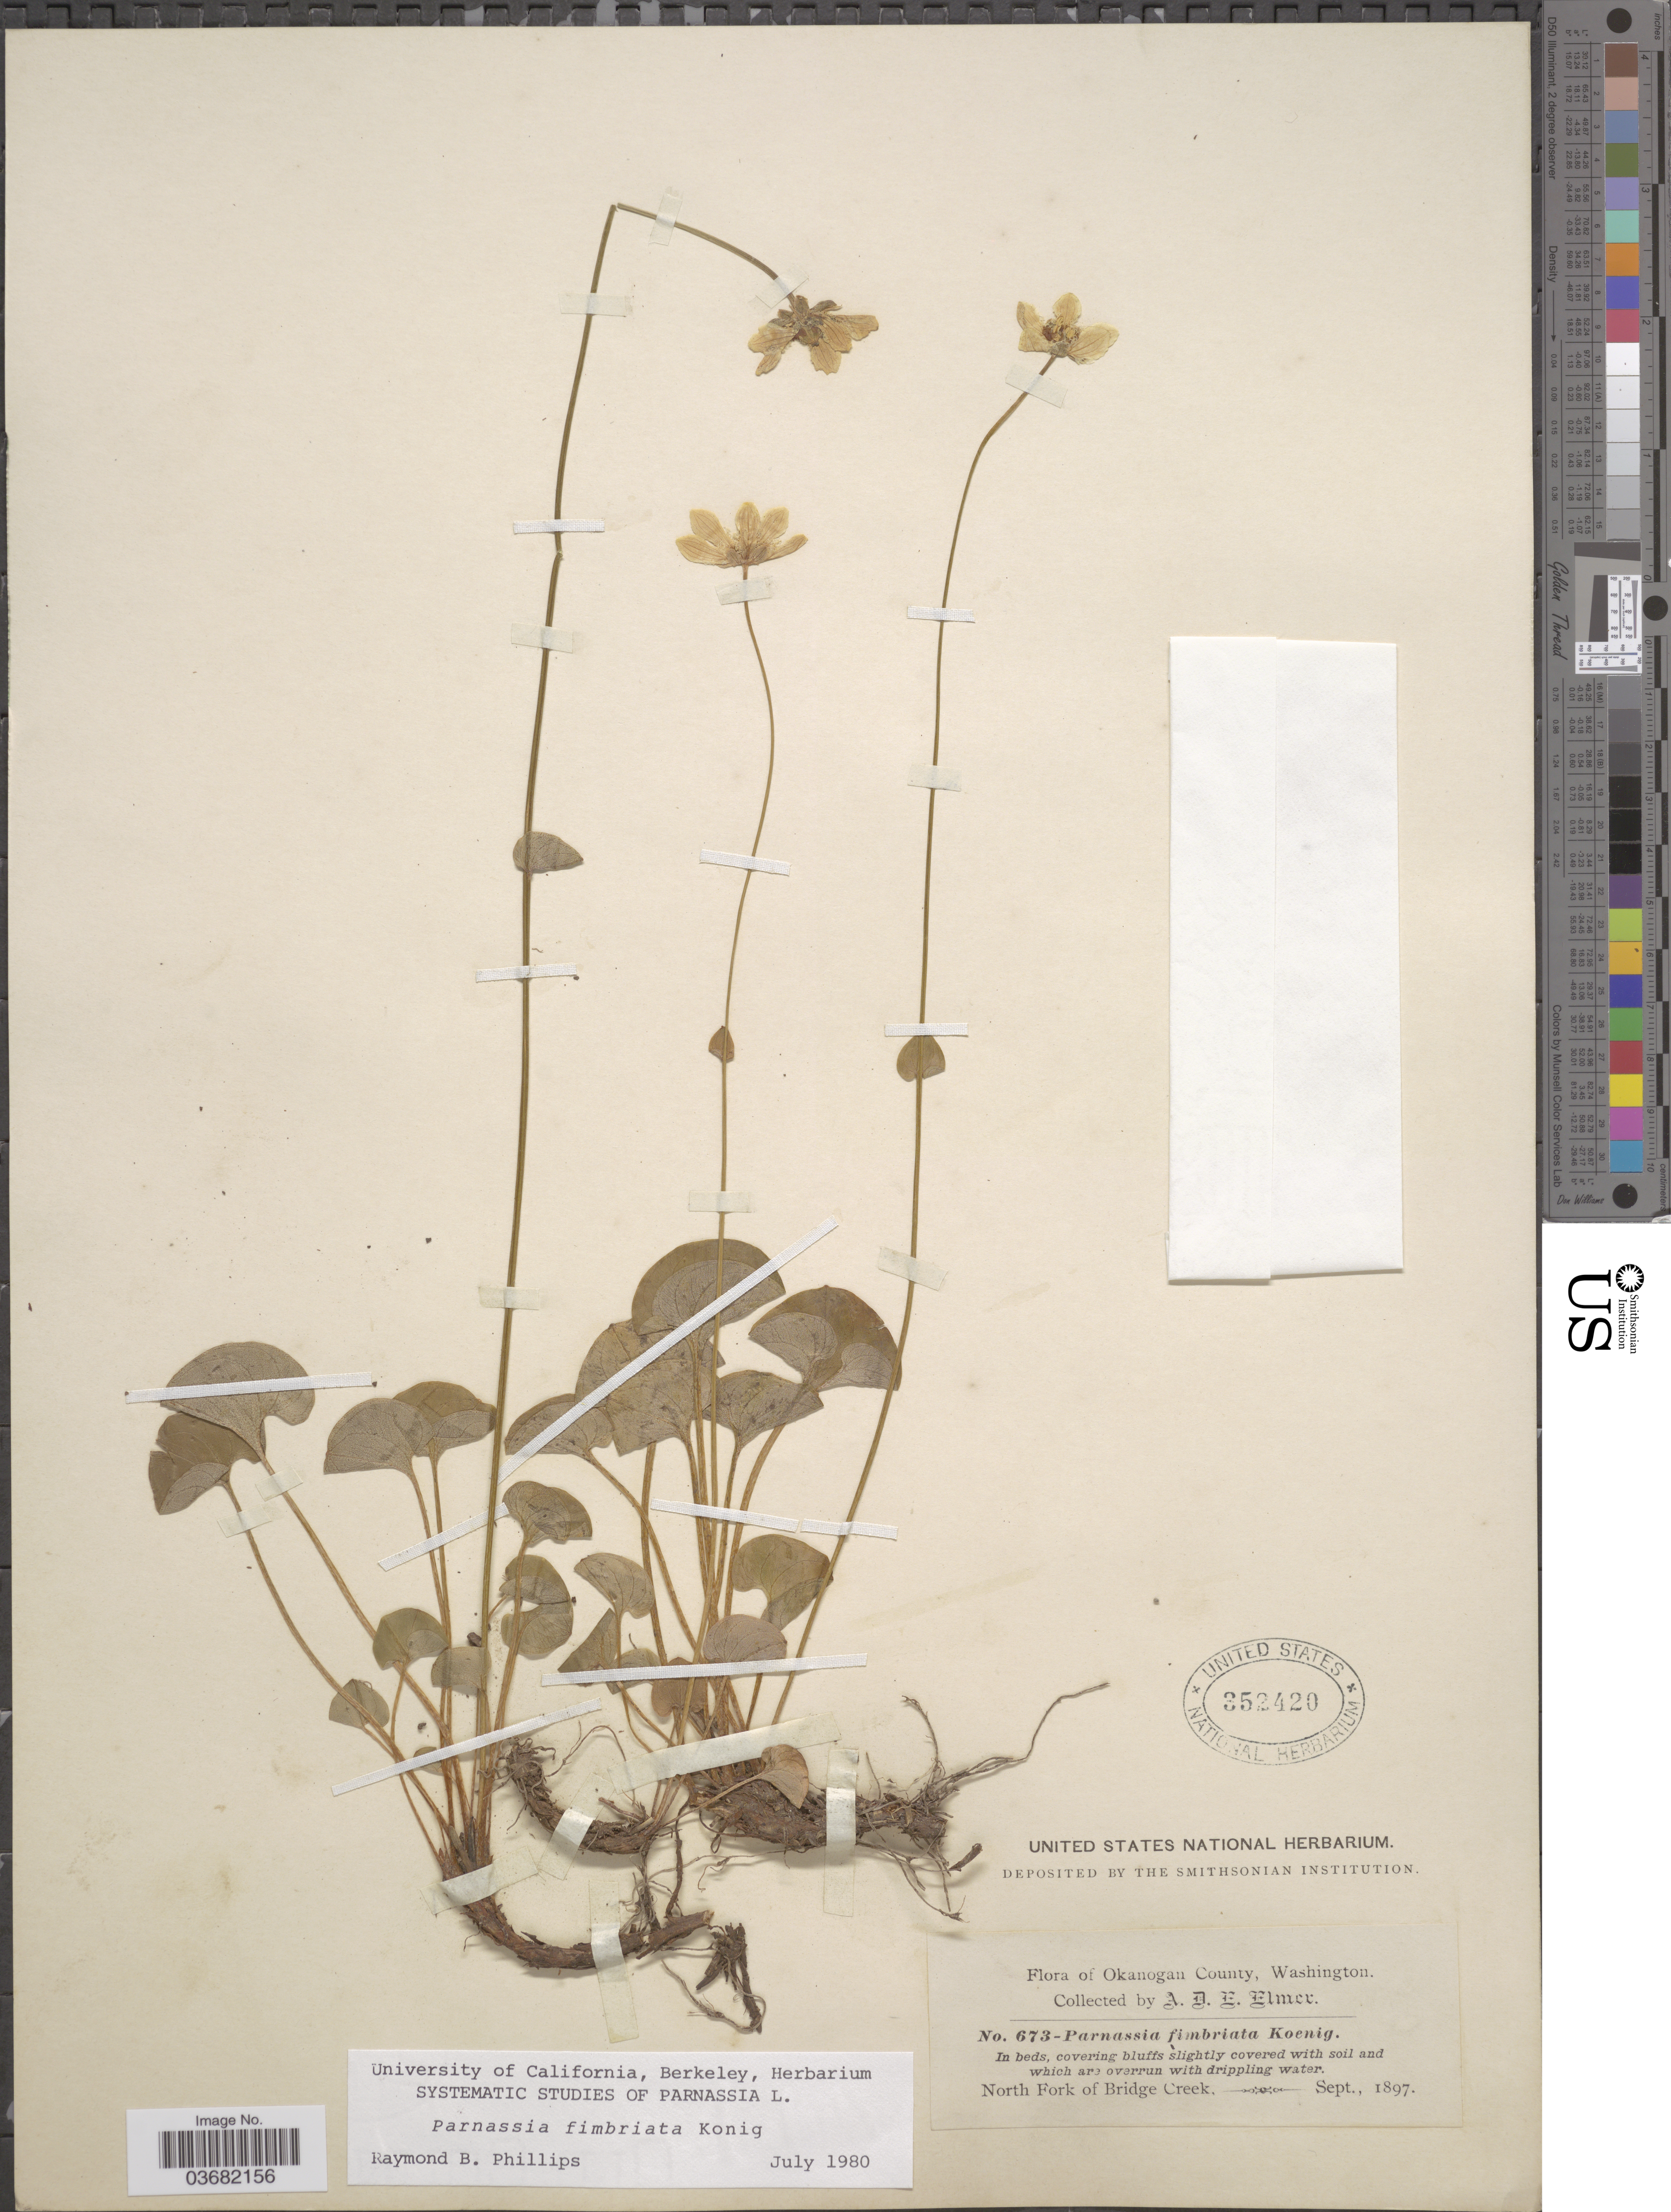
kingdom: Plantae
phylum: Tracheophyta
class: Magnoliopsida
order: Celastrales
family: Parnassiaceae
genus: Parnassia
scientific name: Parnassia fimbriata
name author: K.D. Koenig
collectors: A. D. E. Elmer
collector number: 673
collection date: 1897-09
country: United States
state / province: Washington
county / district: Okanogan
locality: Okanogan County. North Fork of Bridge Creek.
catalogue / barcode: US 352420